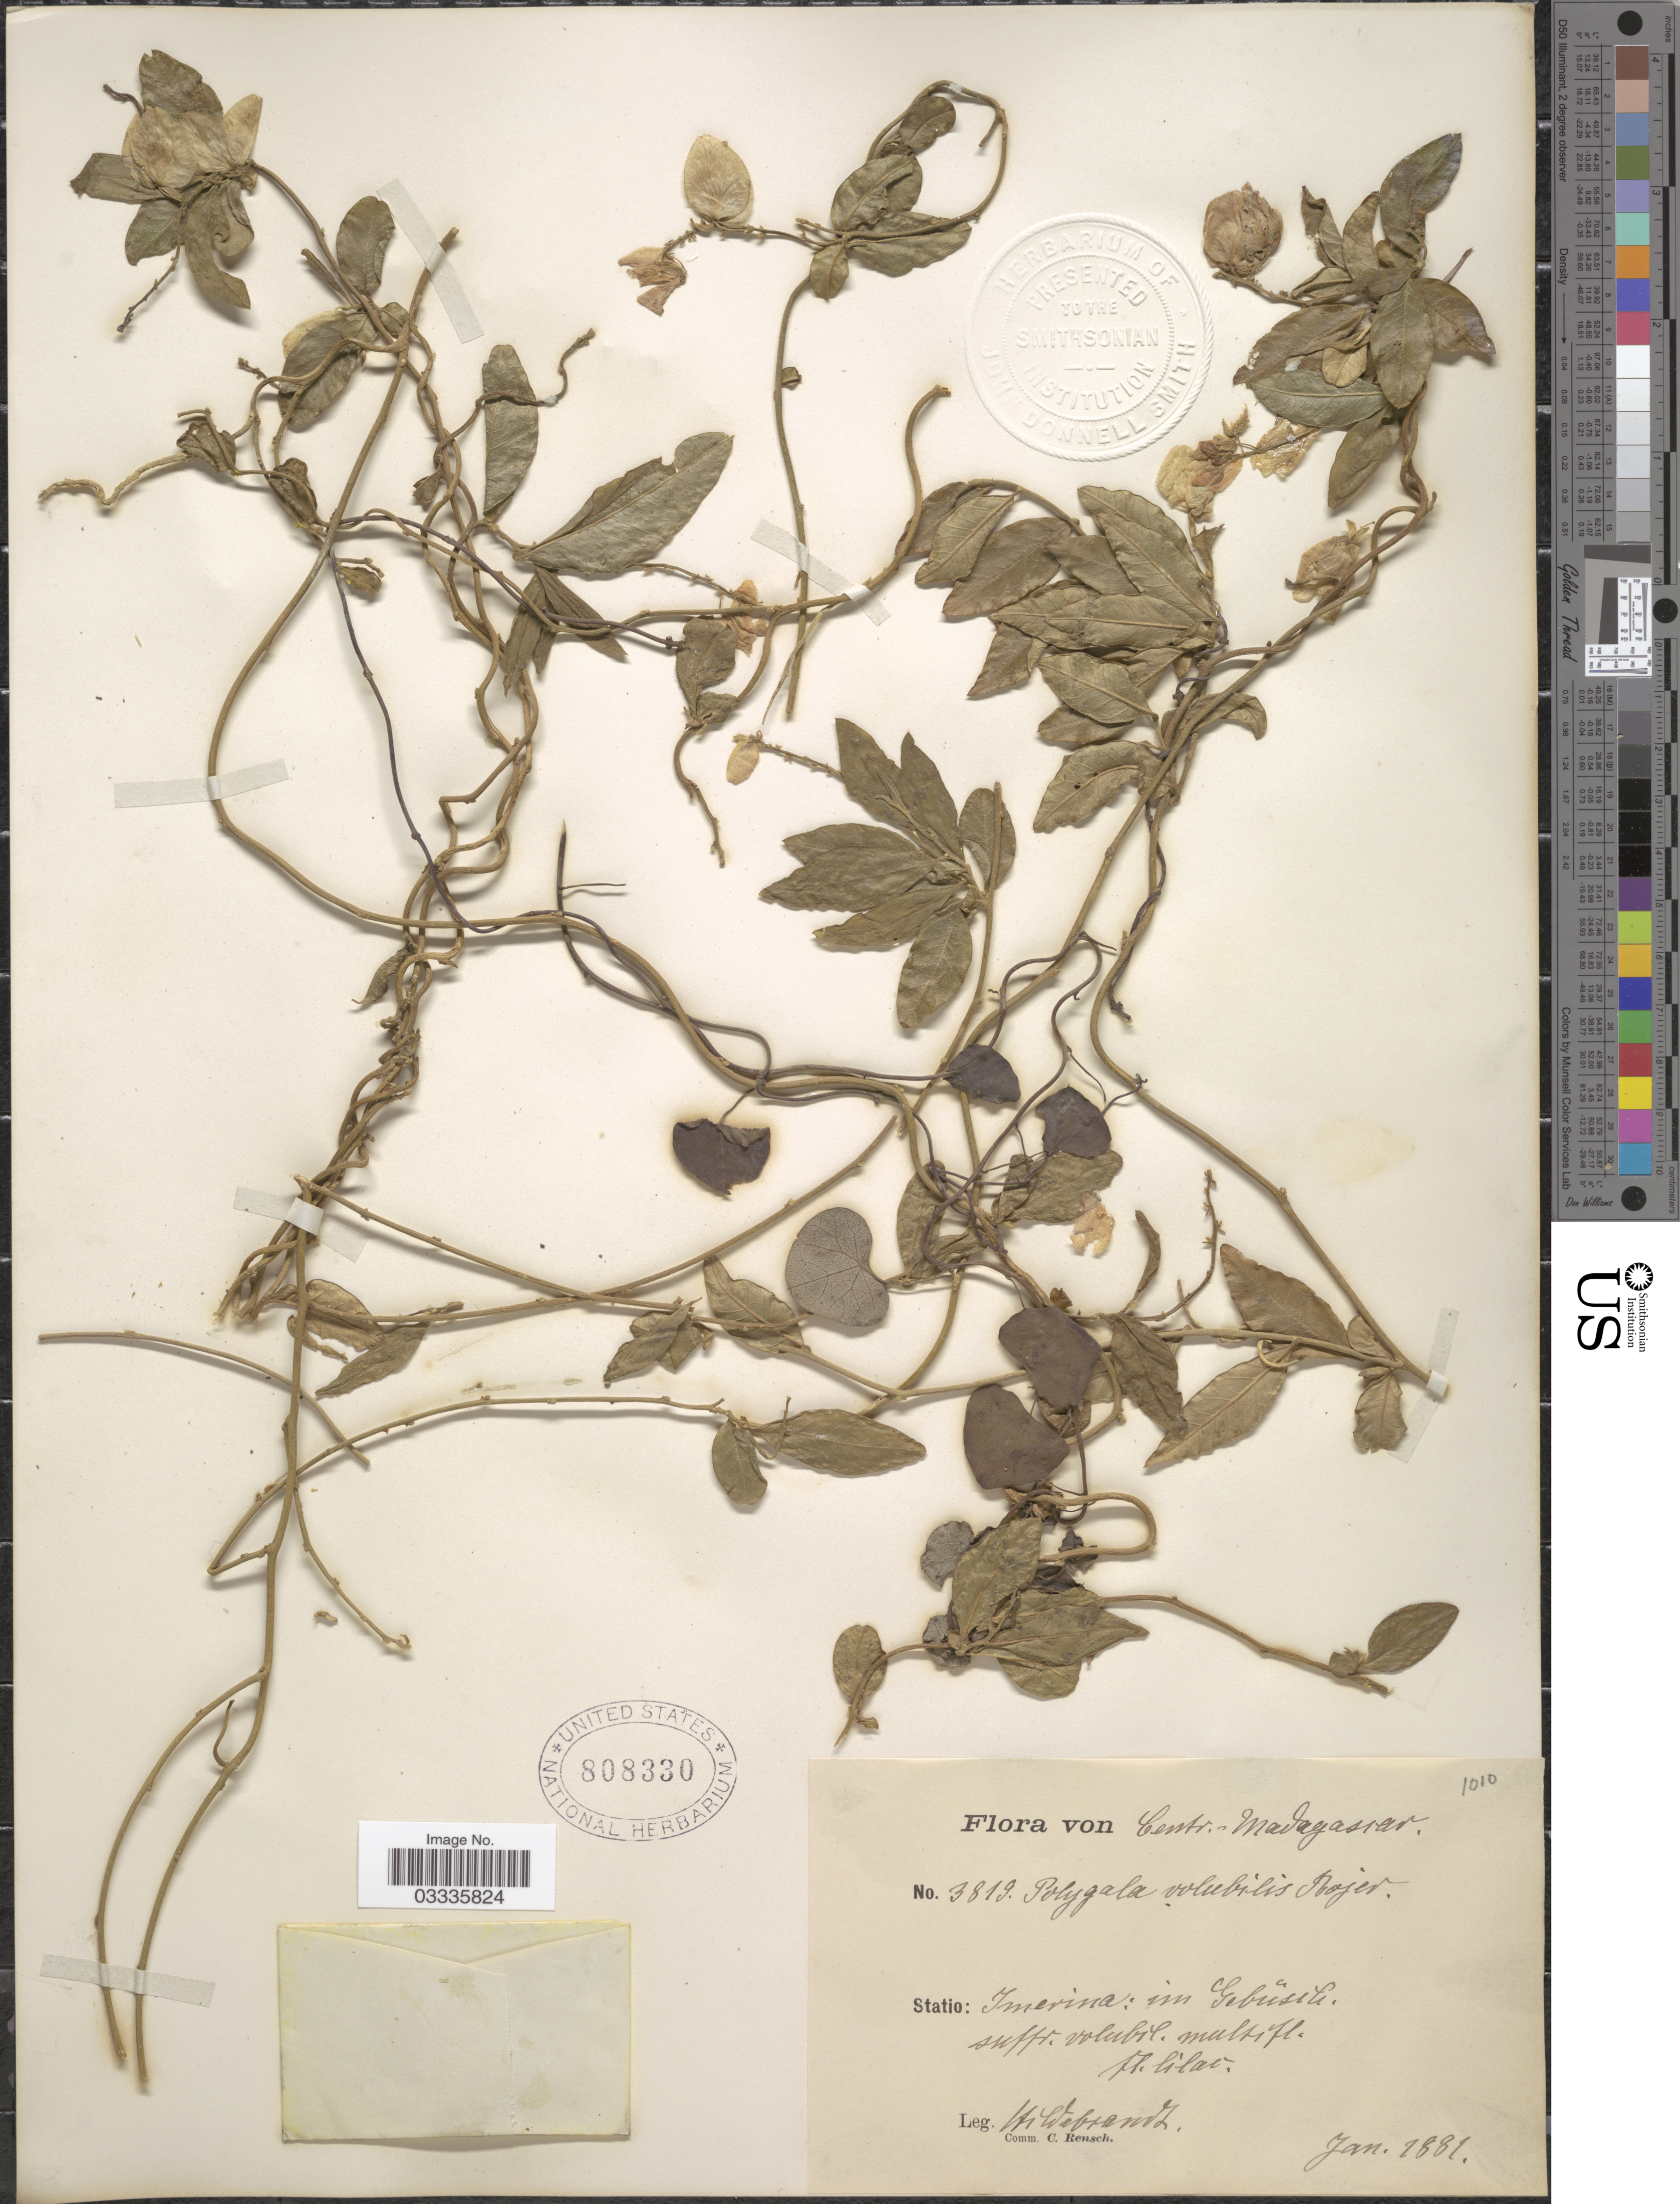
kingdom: Plantae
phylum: Tracheophyta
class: Magnoliopsida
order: Fabales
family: Polygalaceae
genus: Polygala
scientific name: Polygala volubilis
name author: Bojer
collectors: A. Webrandt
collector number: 3819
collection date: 1881-01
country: Madagascar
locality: Centr. Madagascar. Statio: Imerina: im Gebüsch. suffr. volubil. multi.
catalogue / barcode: US 808330